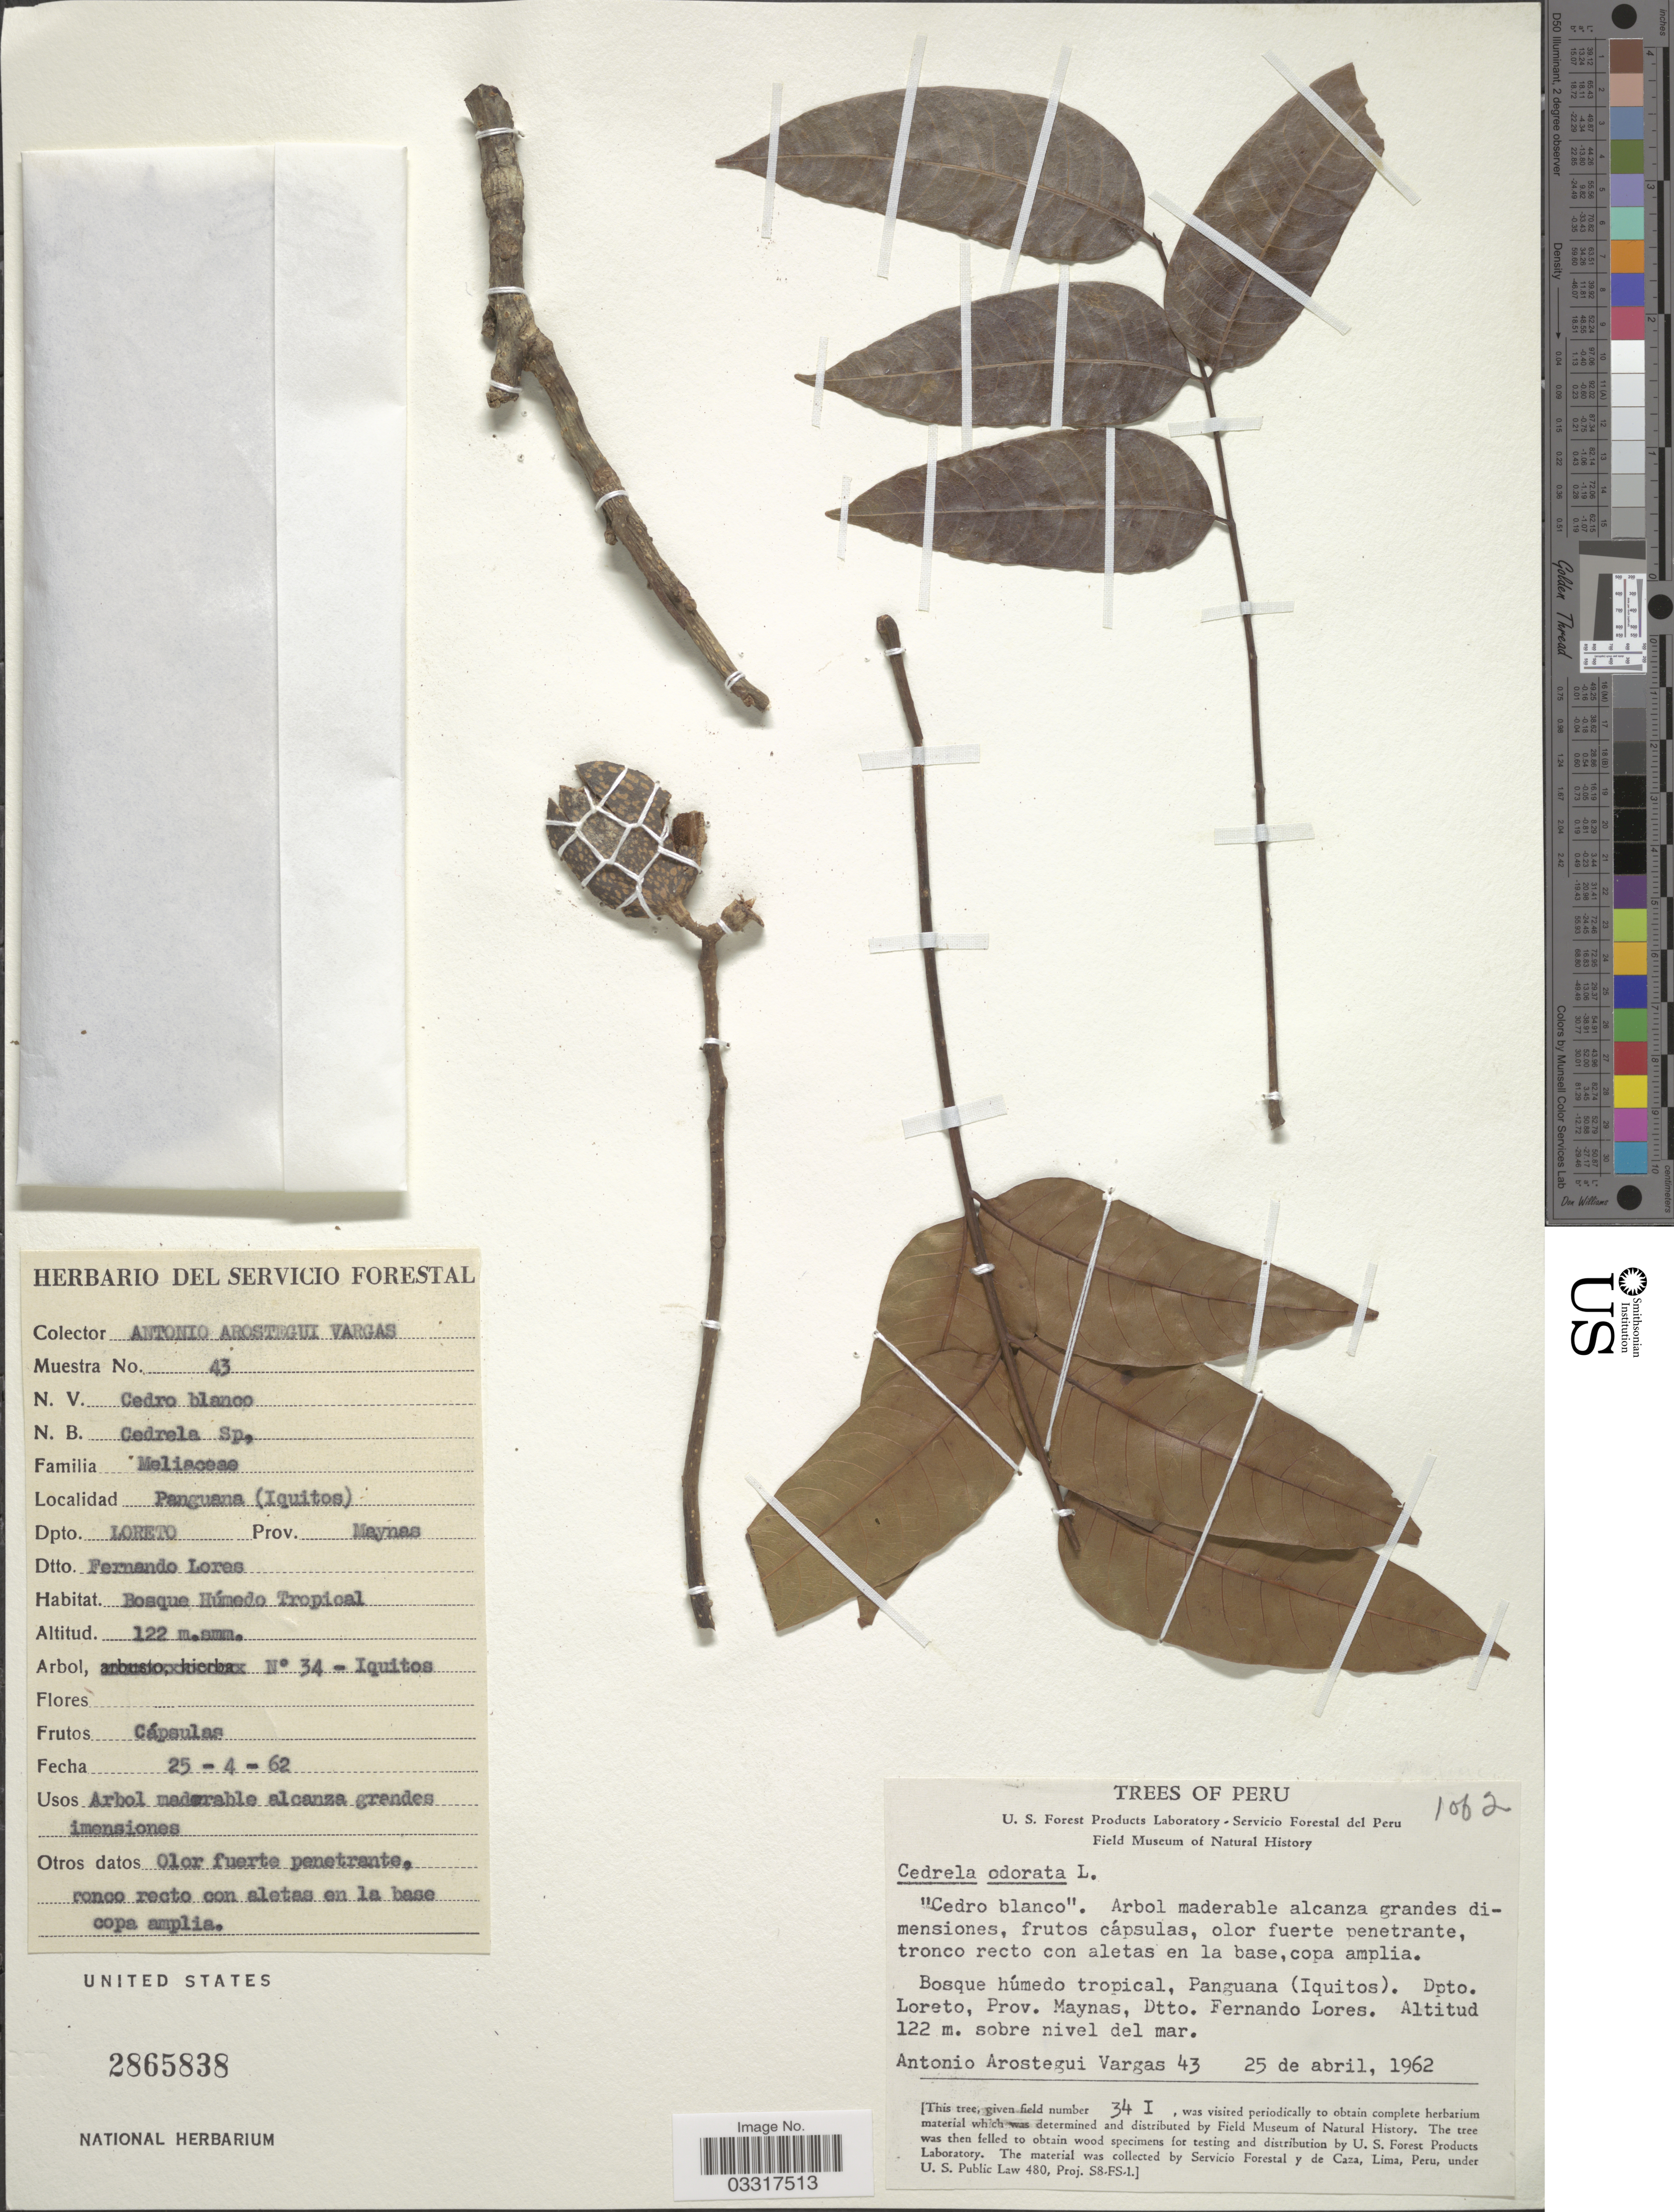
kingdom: Plantae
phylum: Tracheophyta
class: Magnoliopsida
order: Sapindales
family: Meliaceae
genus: Cedrela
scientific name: Cedrela odorata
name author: L.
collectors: A. Vargas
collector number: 43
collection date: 1962-04-25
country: Peru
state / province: Loreto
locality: Bosque húmedo tropical, Panguana (Iquitos). Dpto. Loreto, Prov. Maynas, Dtto. Fernando Lores.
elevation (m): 122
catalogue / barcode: US 2865838